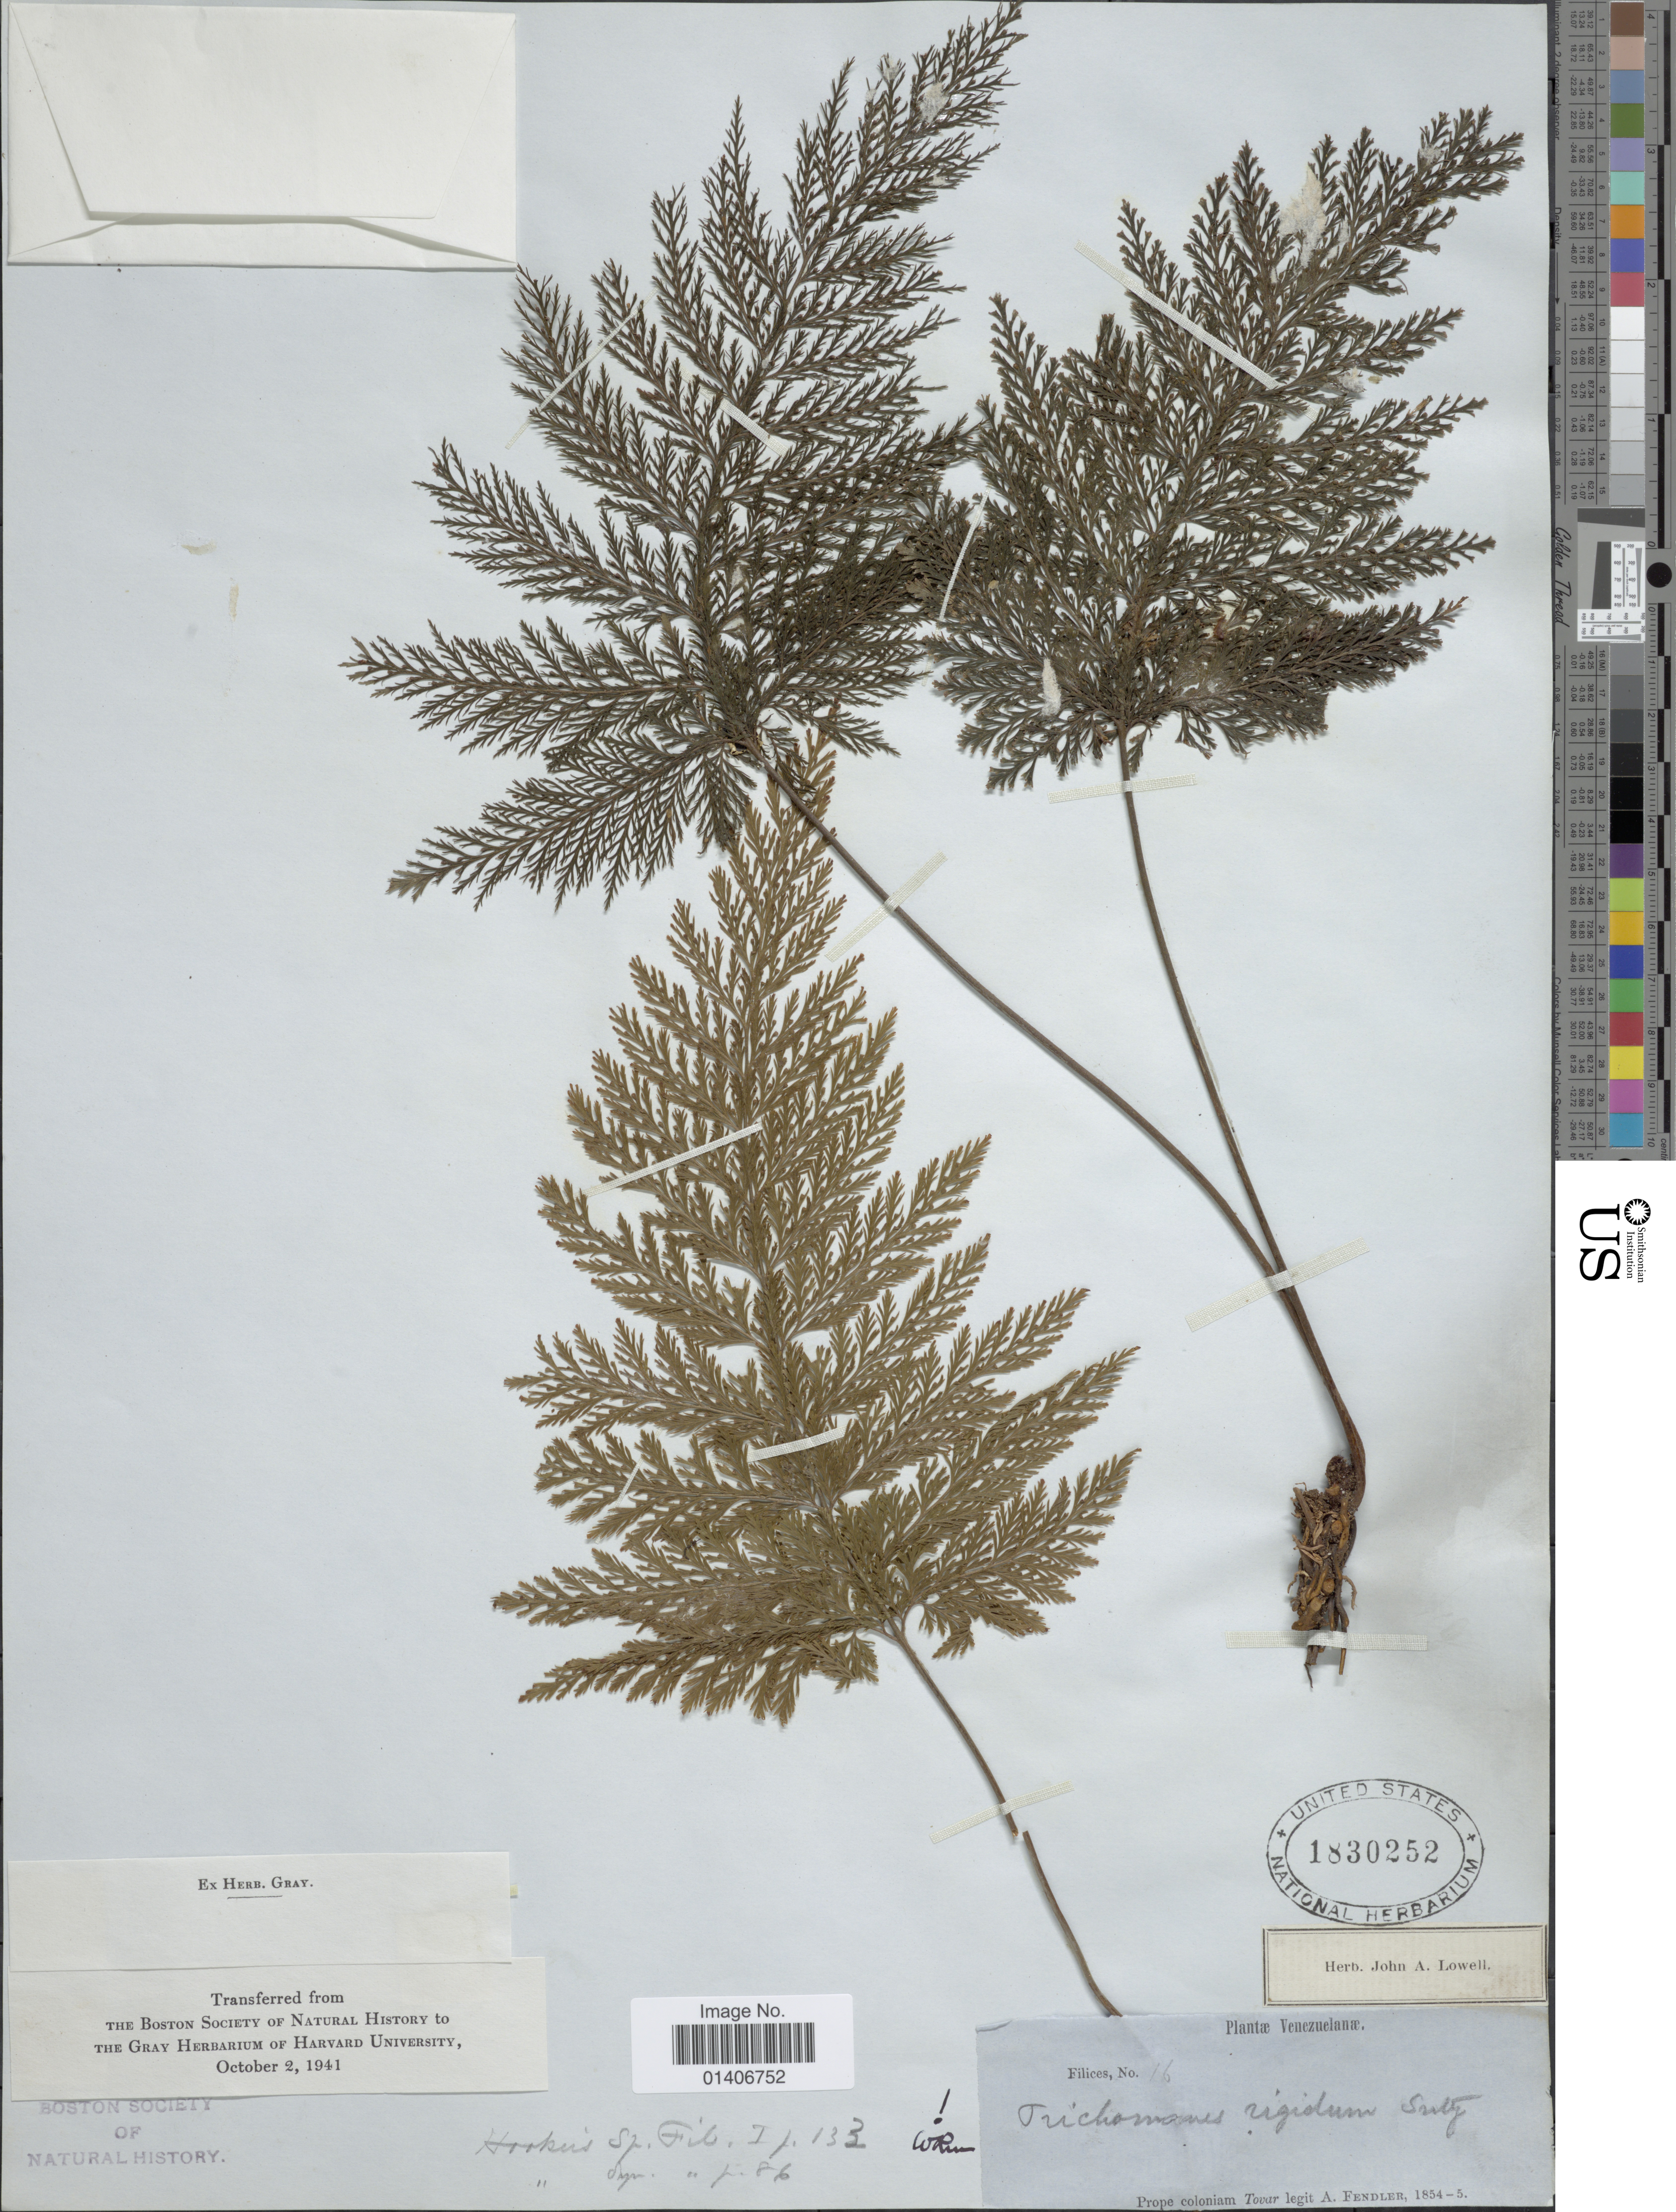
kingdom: Plantae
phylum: Tracheophyta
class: Polypodiopsida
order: Hymenophyllales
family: Hymenophyllaceae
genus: Abrodictyum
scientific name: Abrodictyum rigidum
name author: (Sw.) Ebihara & Dubuisson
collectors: A. Fendler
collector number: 16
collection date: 1854/1855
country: Venezuela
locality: Prope coloniam Tovar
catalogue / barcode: US 1830252